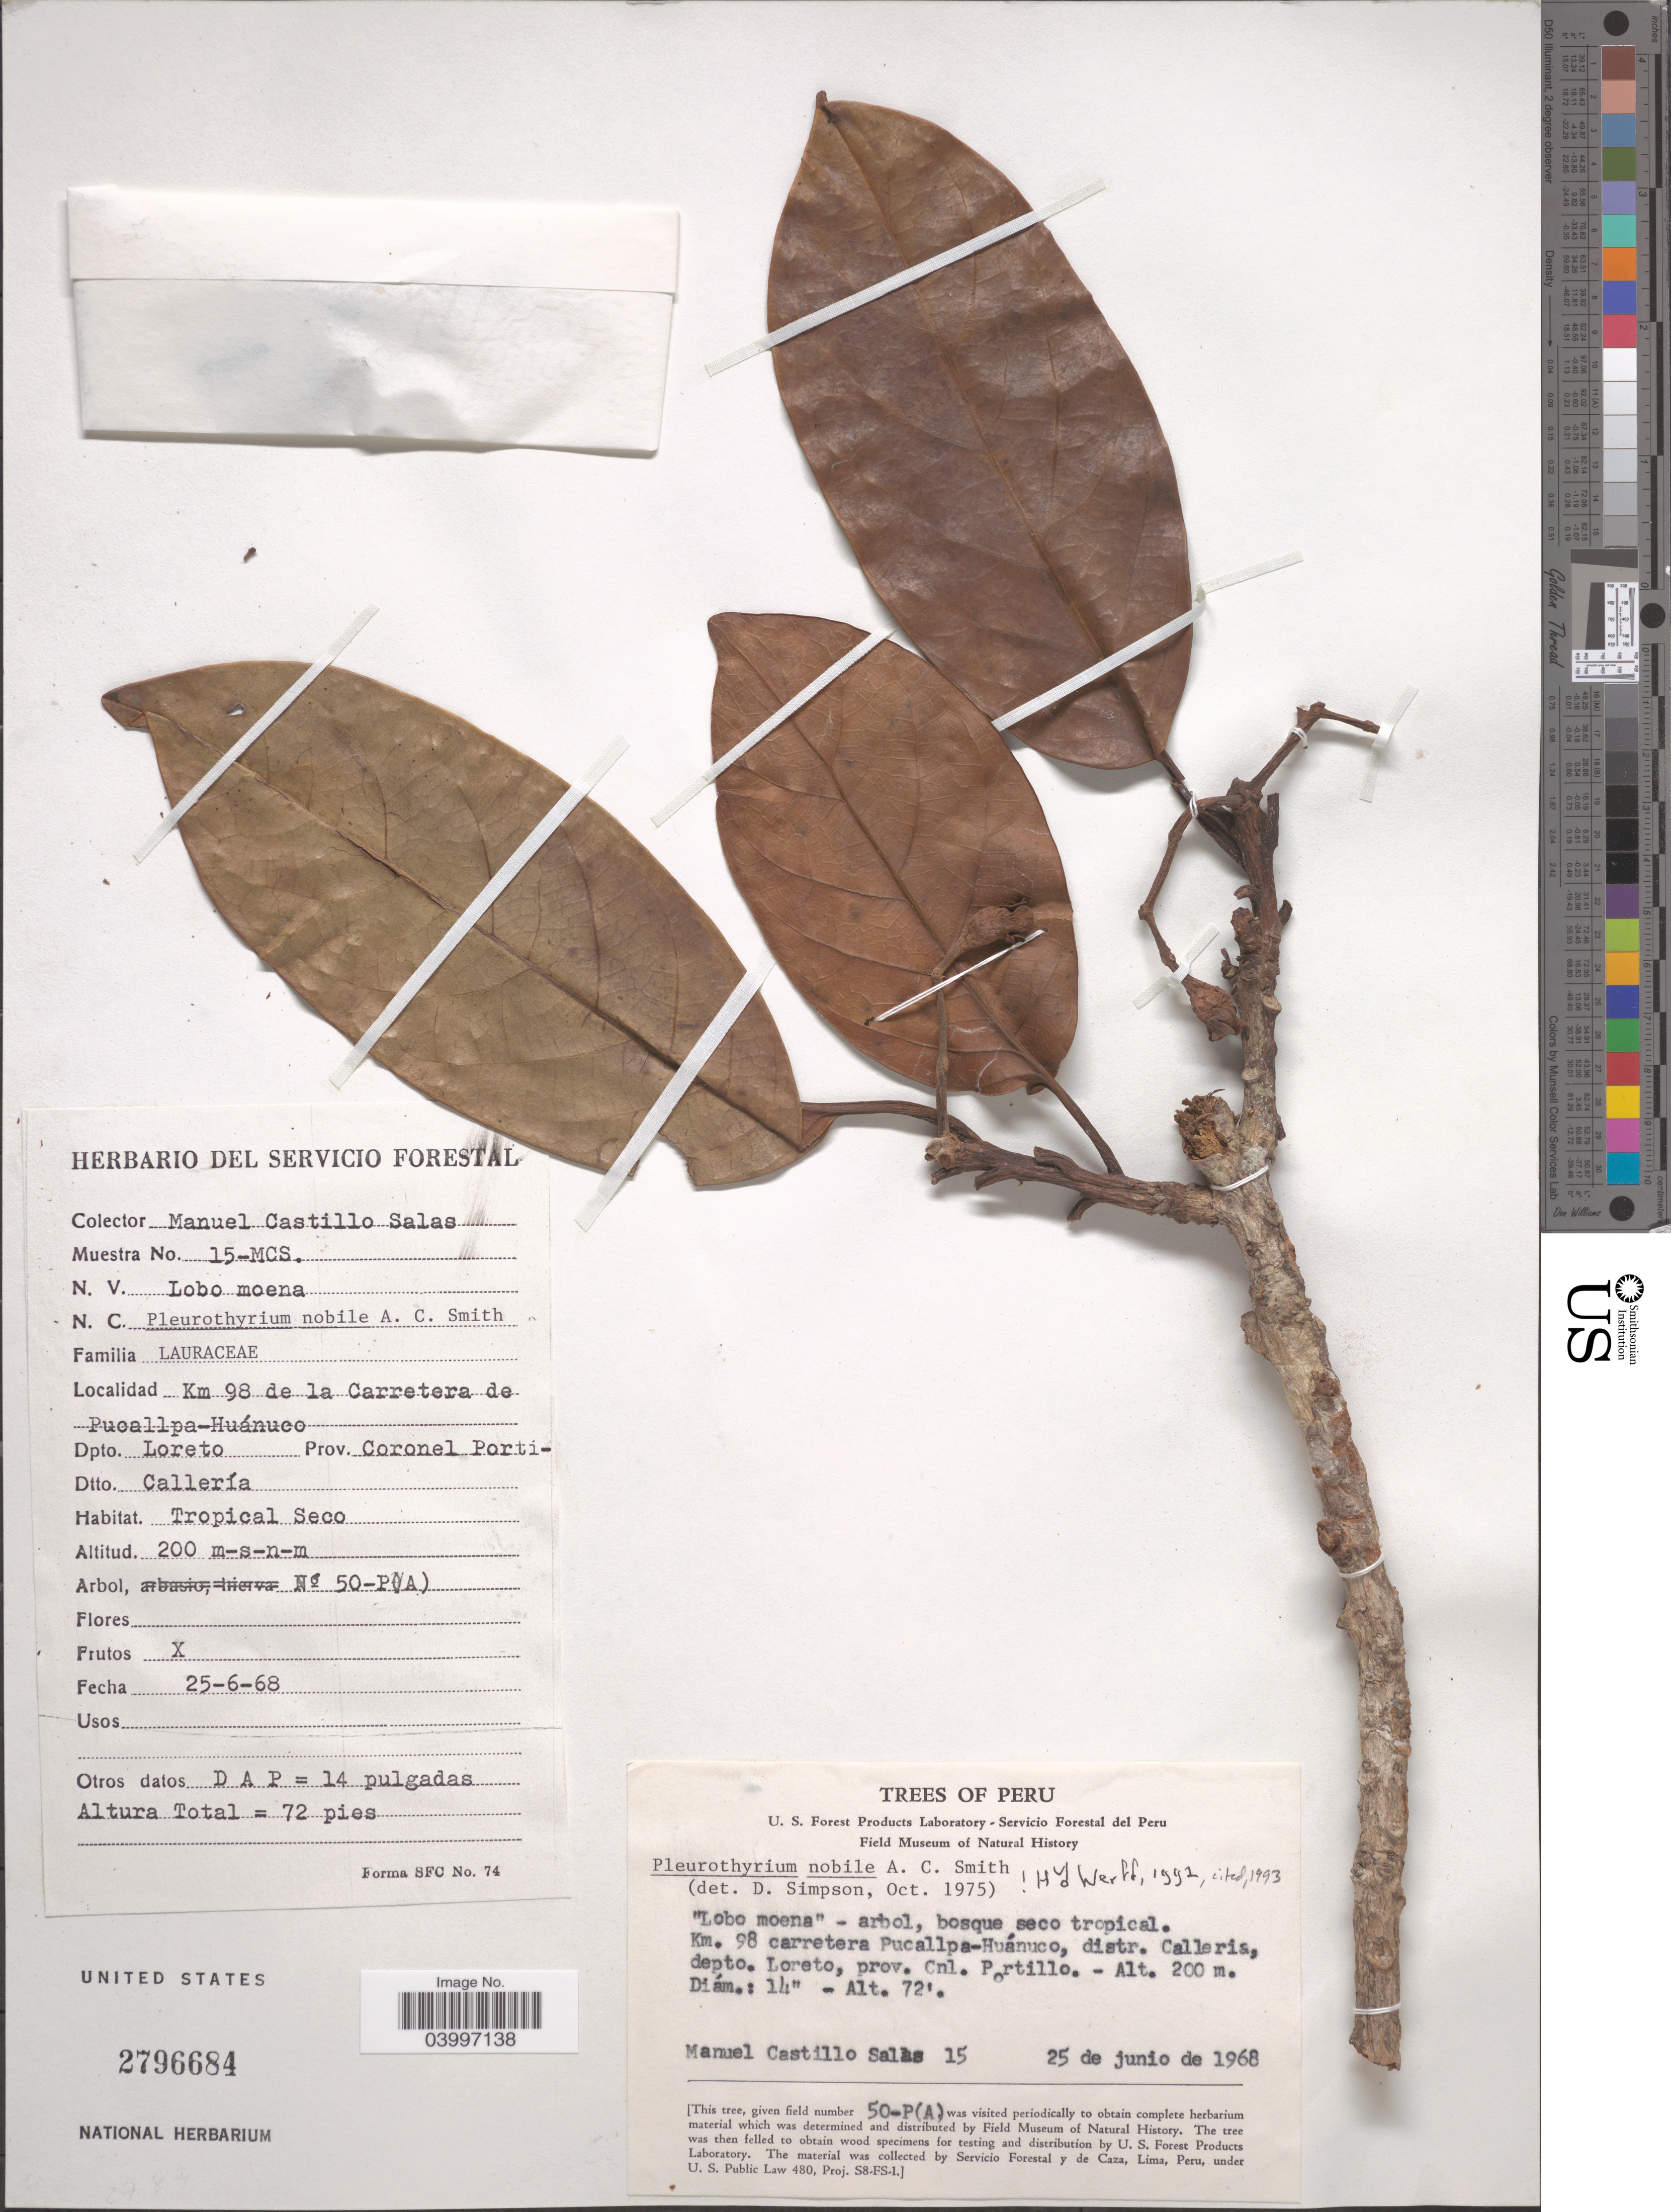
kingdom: Plantae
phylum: Tracheophyta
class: Magnoliopsida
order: Laurales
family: Lauraceae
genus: Pleurothyrium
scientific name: Pleurothyrium nobile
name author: A.C. Sm.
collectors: M. Castillo S.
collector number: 15-MCS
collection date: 1968-06-25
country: Peru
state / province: Loreto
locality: Km 98 de la Carretera de Pucallpa-Huánuco. Depto. Loreto. Prov. Coronel Portillo. Dtto. Calleriá. Tropical Seco.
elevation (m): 200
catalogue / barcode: US 2796684